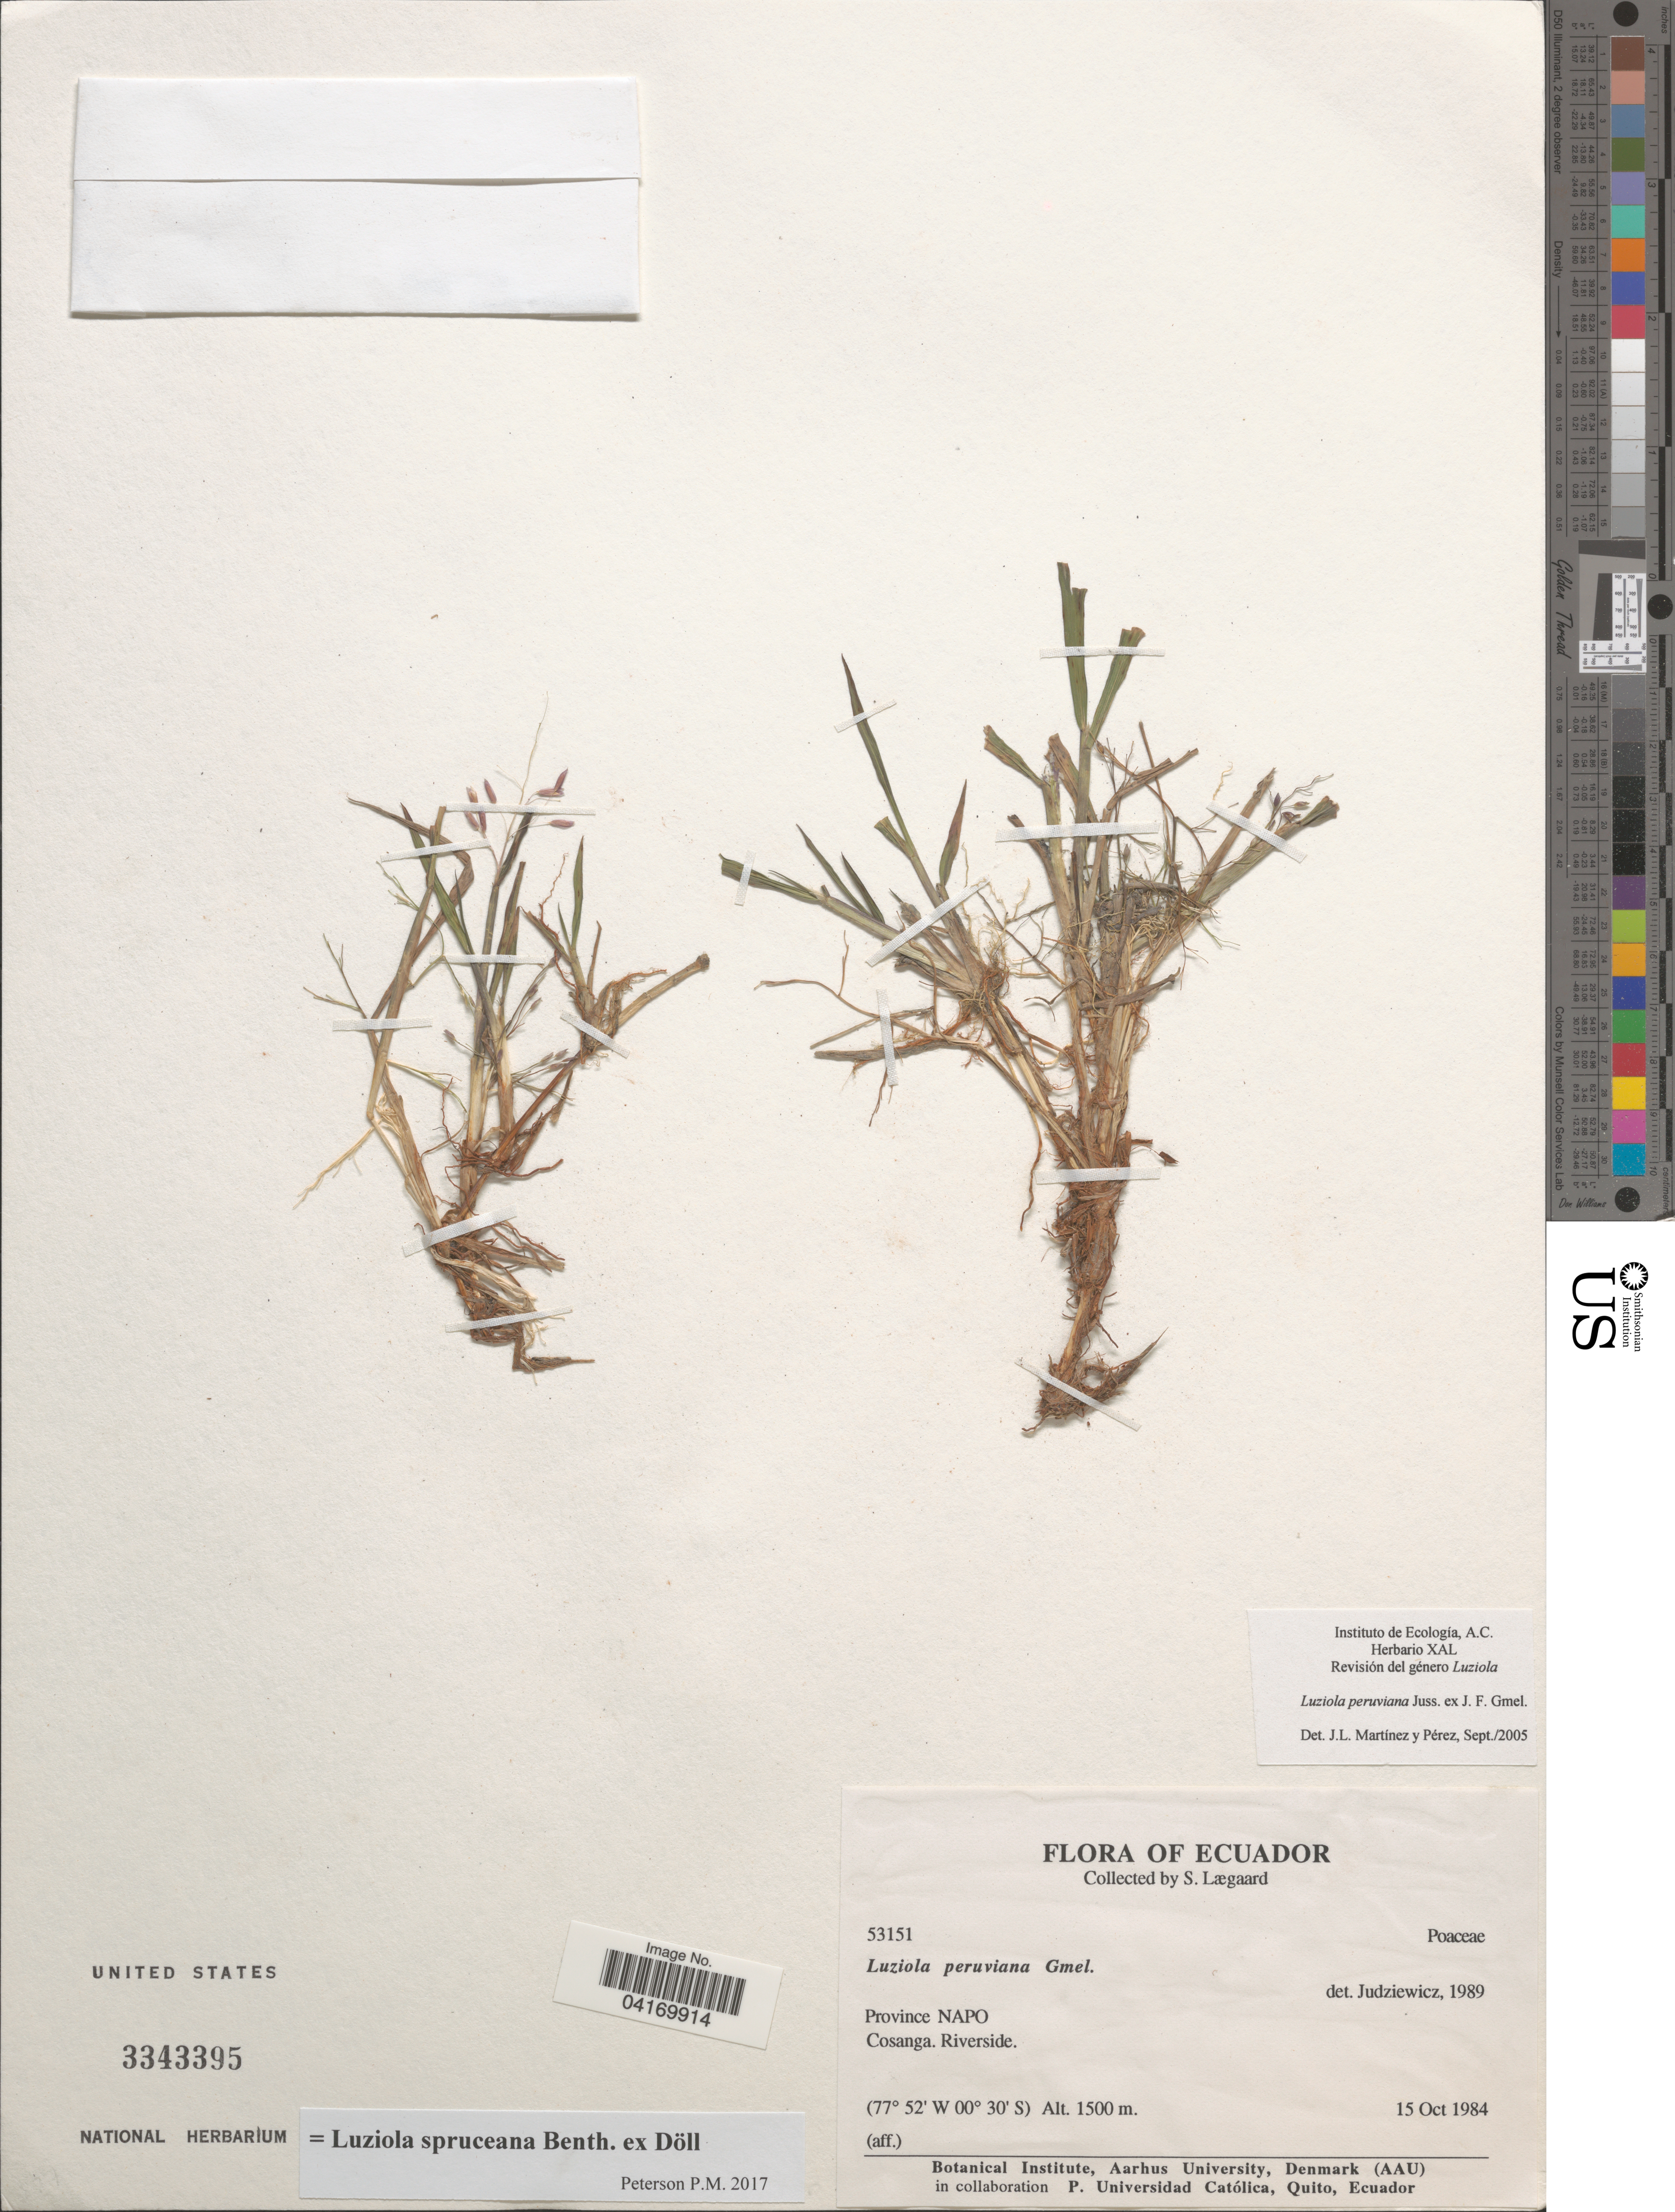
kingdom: Plantae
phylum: Tracheophyta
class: Liliopsida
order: Poales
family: Poaceae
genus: Luziola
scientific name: Luziola spruceana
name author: Benth. ex Döll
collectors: S. Lægaard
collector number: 53151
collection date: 1984-10-15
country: Ecuador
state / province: Napo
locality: Cosanga. Roadside.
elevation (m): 1500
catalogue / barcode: US 3343395